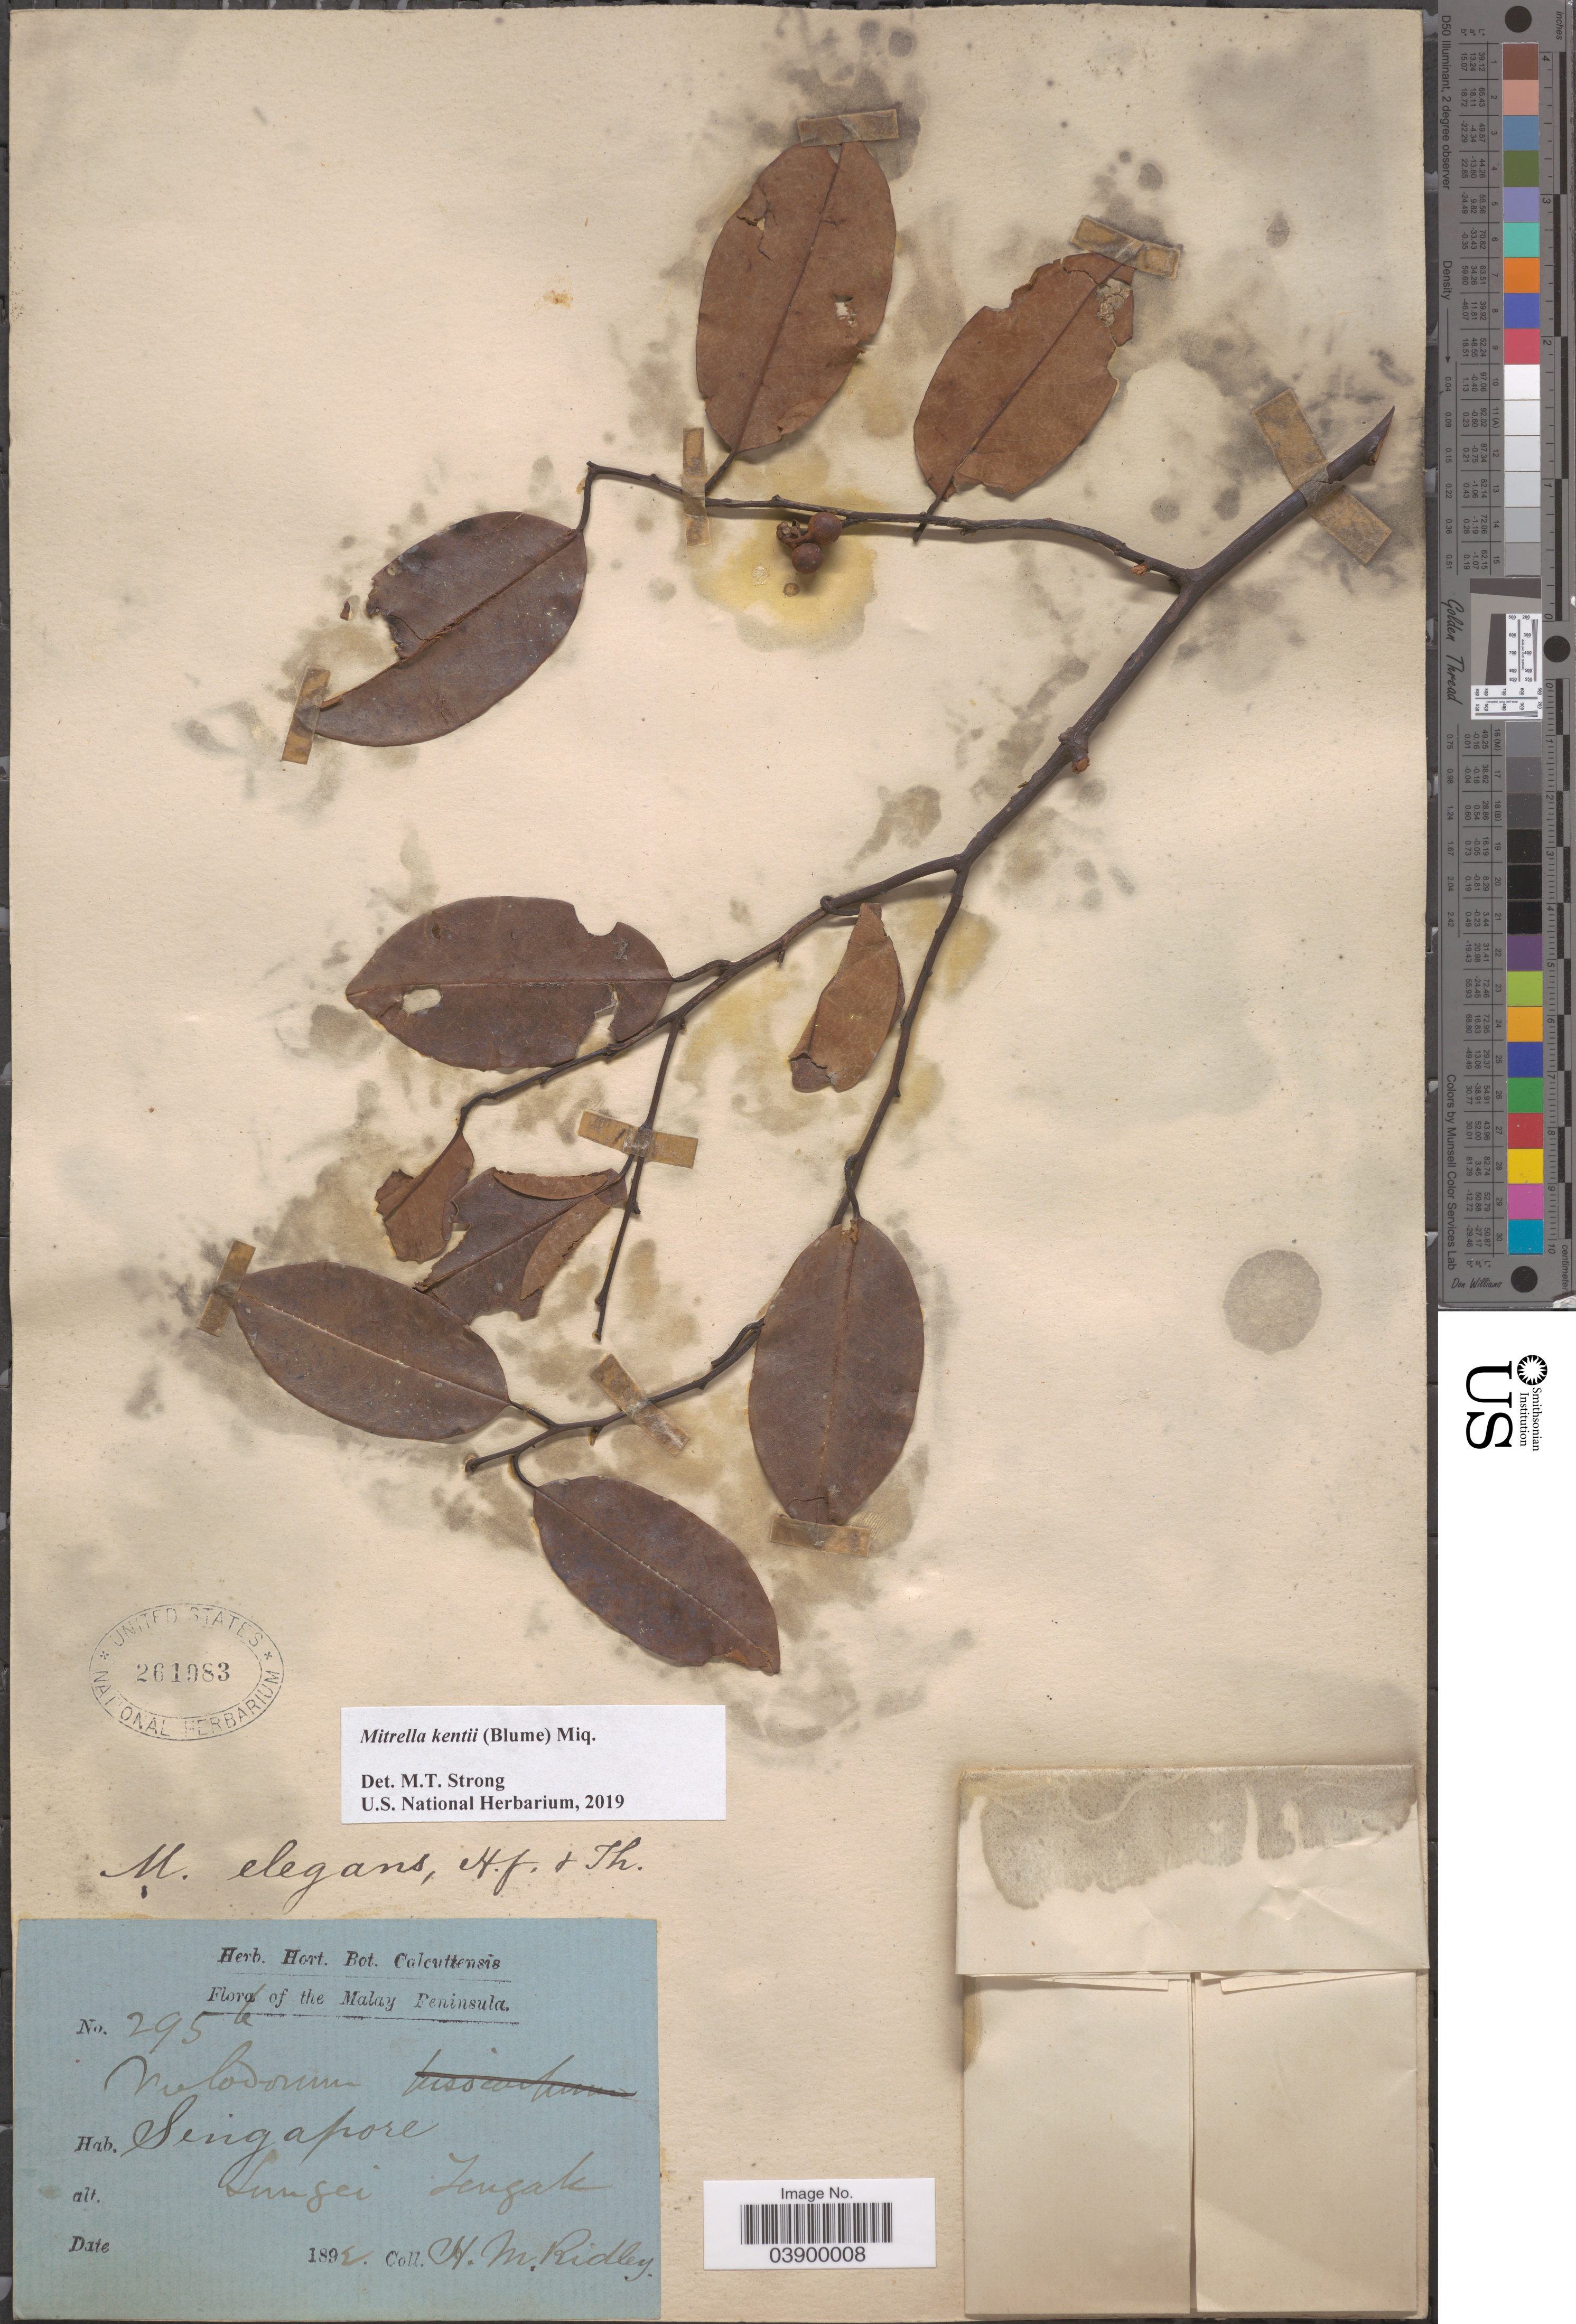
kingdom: Plantae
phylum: Tracheophyta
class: Magnoliopsida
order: Magnoliales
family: Annonaceae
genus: Mitrella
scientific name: Mitrella kentii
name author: Miq.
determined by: Strong, Mark T., (BOT), Smithsonian Institution - National Museum of Natural History (UNITED STATES)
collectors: H. Ridley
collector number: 295k*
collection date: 1892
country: Singapore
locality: The Malay Peninsula. Sungei Tengah.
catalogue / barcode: US 261983